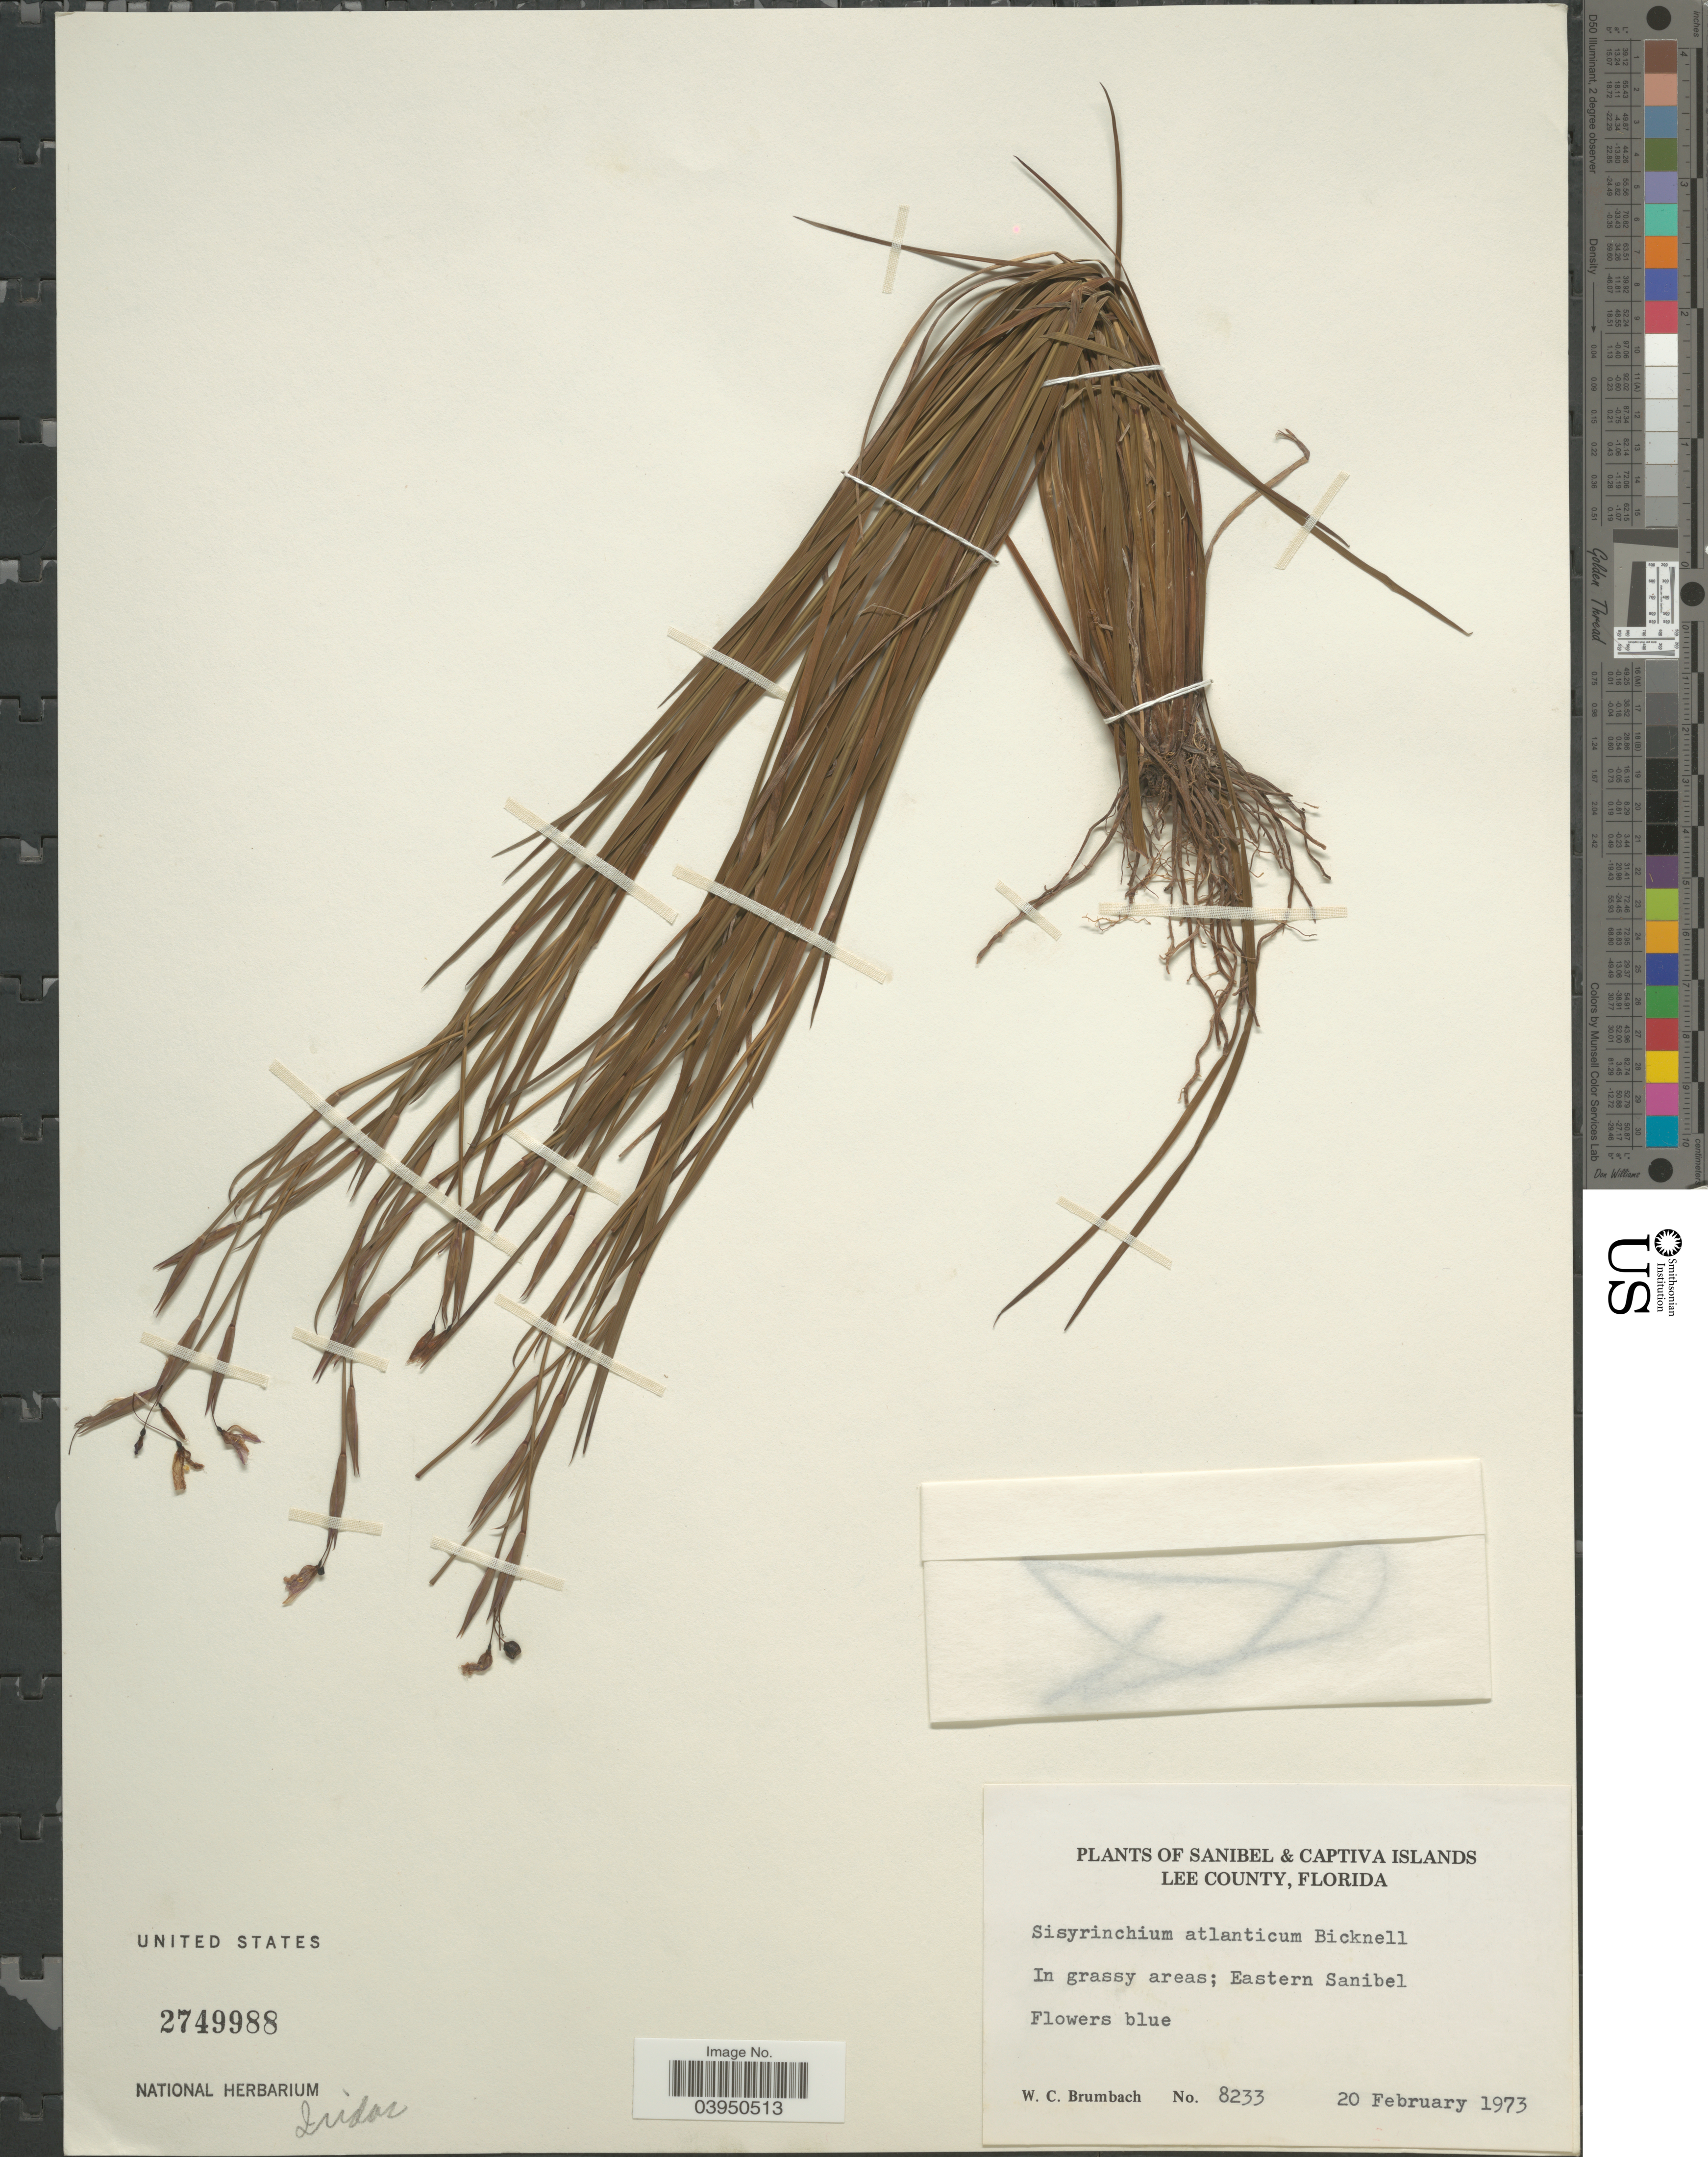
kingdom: Plantae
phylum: Tracheophyta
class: Liliopsida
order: Asparagales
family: Iridaceae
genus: Sisyrinchium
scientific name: Sisyrinchium atlanticum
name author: E.P. Bicknell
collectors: W. C. Brumbach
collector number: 8233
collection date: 1973-02-20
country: United States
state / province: Florida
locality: Sanibel & Captiva Islands. Lee County. Eastern Sanibel.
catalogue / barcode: US 2749988